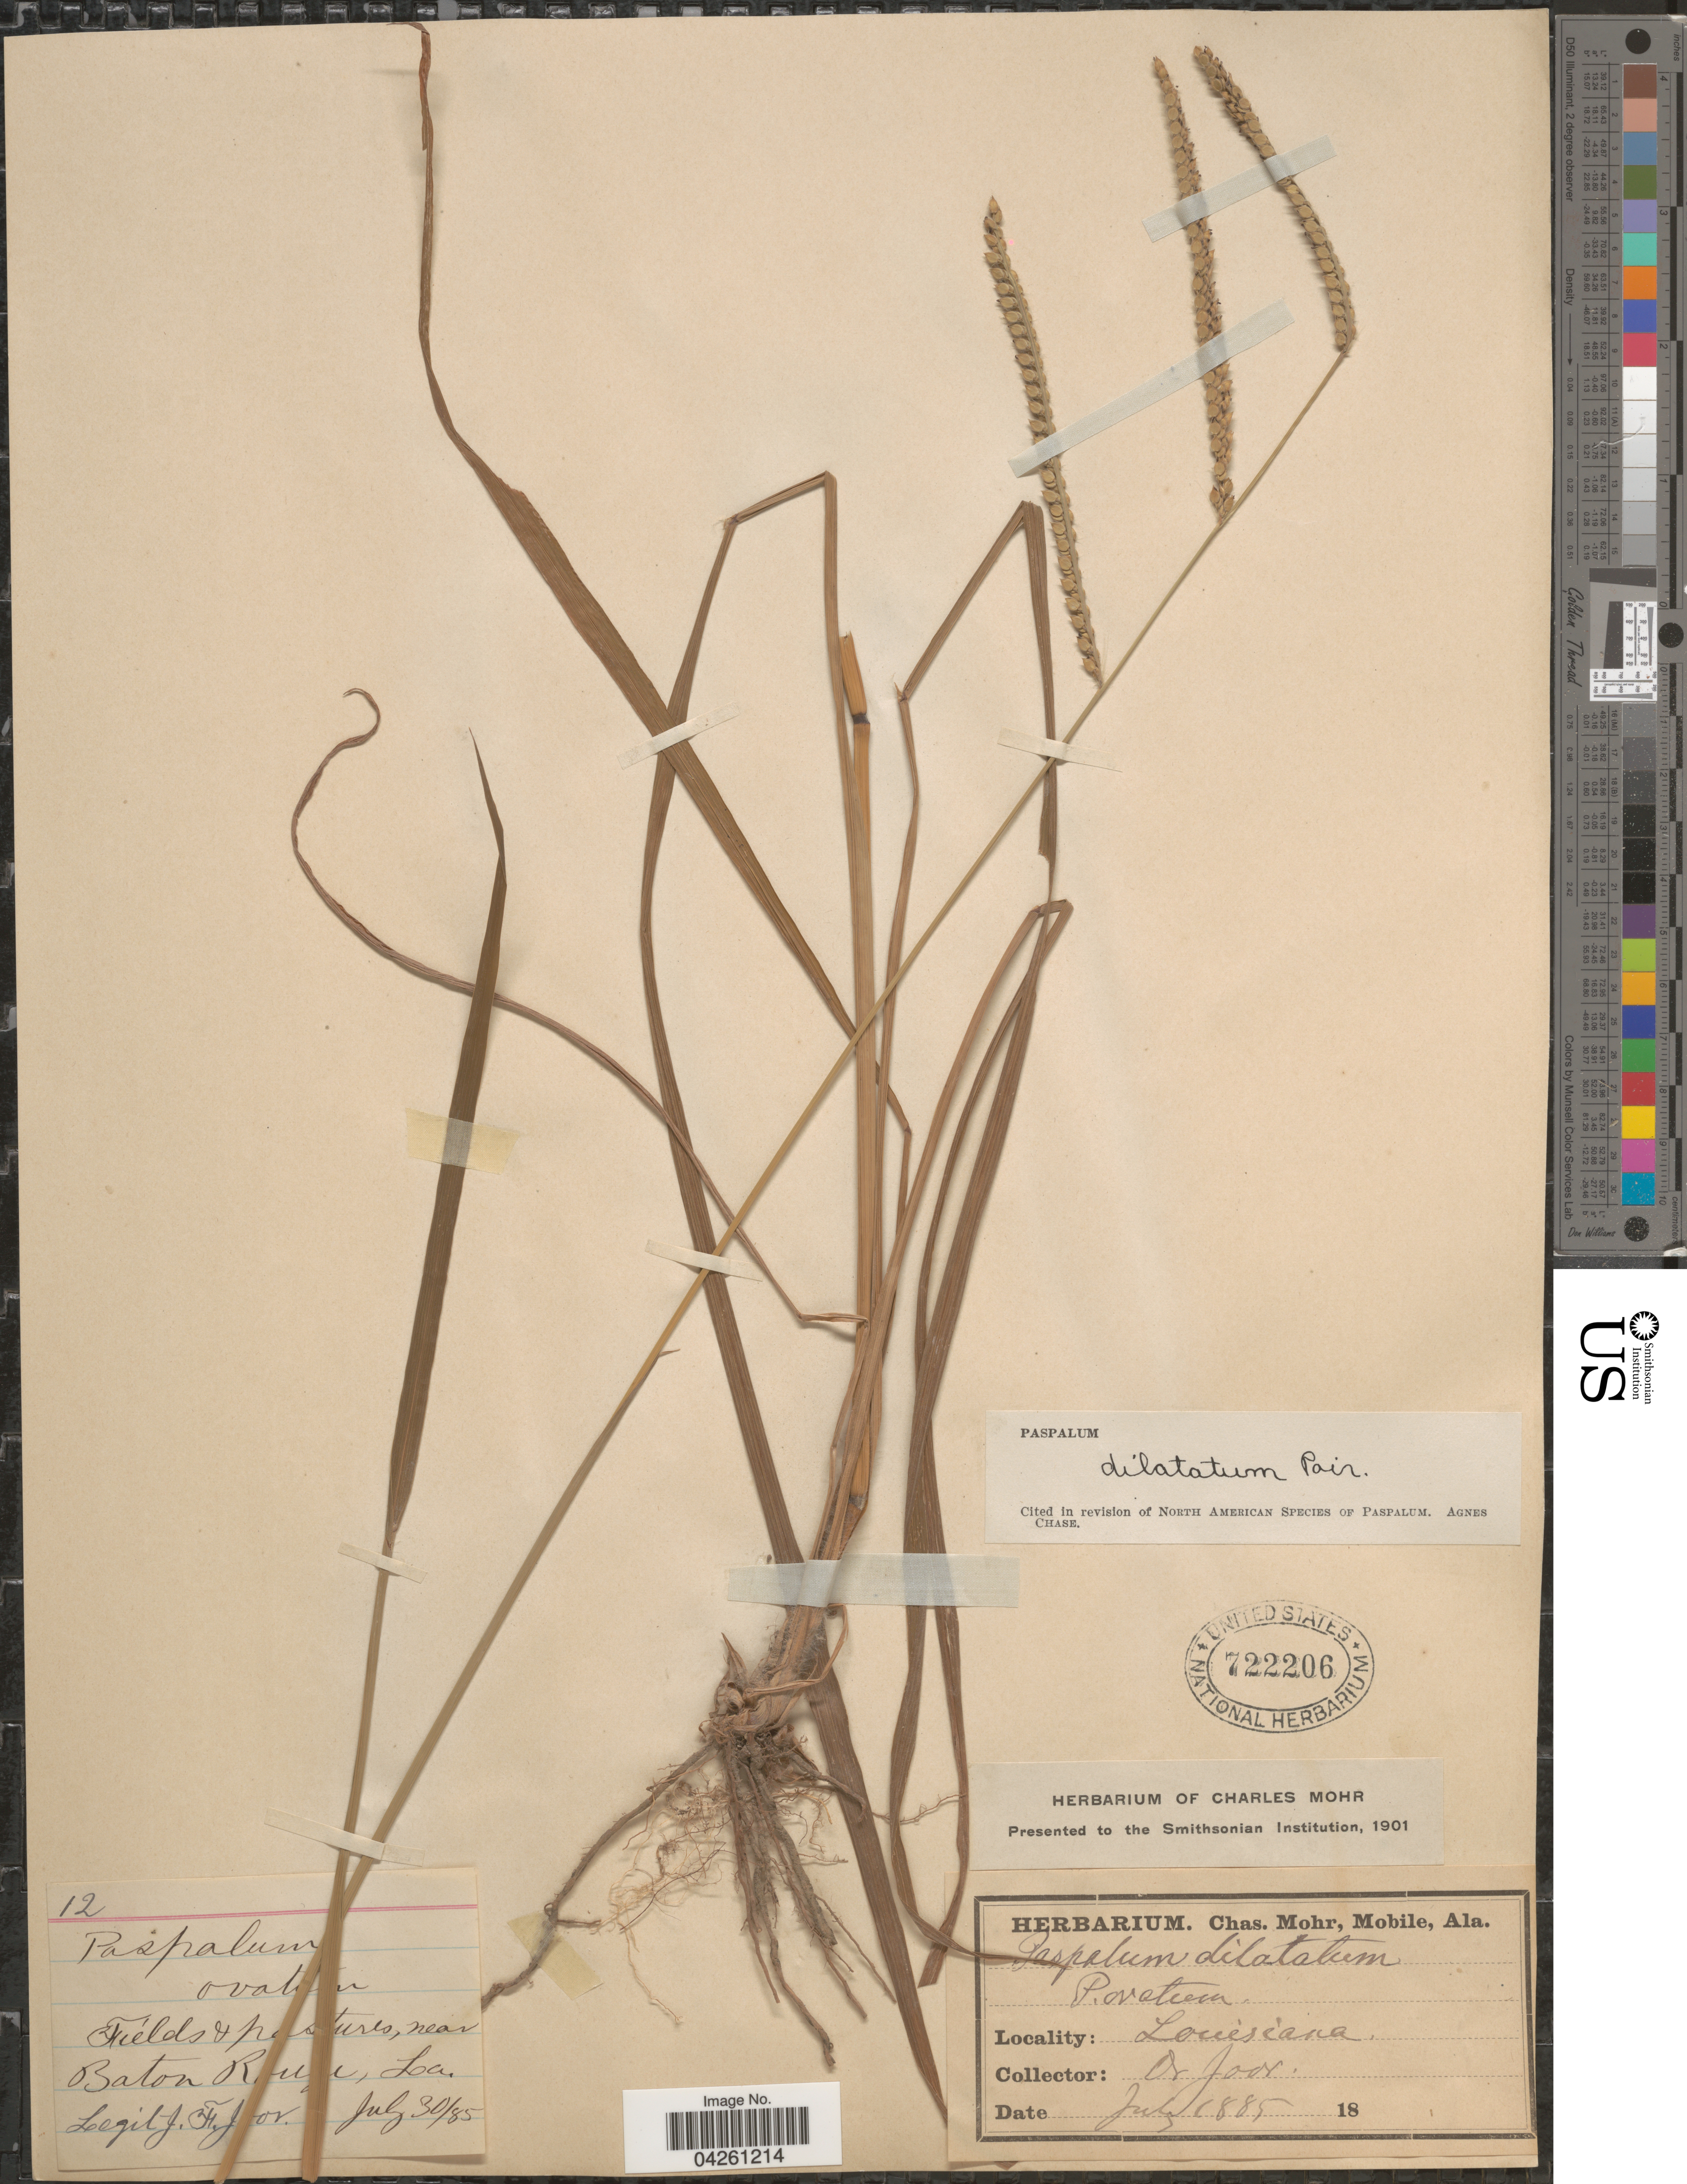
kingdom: Plantae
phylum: Tracheophyta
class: Liliopsida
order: Poales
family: Poaceae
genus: Paspalum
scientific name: Paspalum dilatatum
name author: Poir.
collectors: J. F. Joor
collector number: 12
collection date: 1885-07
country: United States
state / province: Louisiana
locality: Fields & pastures, near Baton Rouge.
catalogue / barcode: US 722206